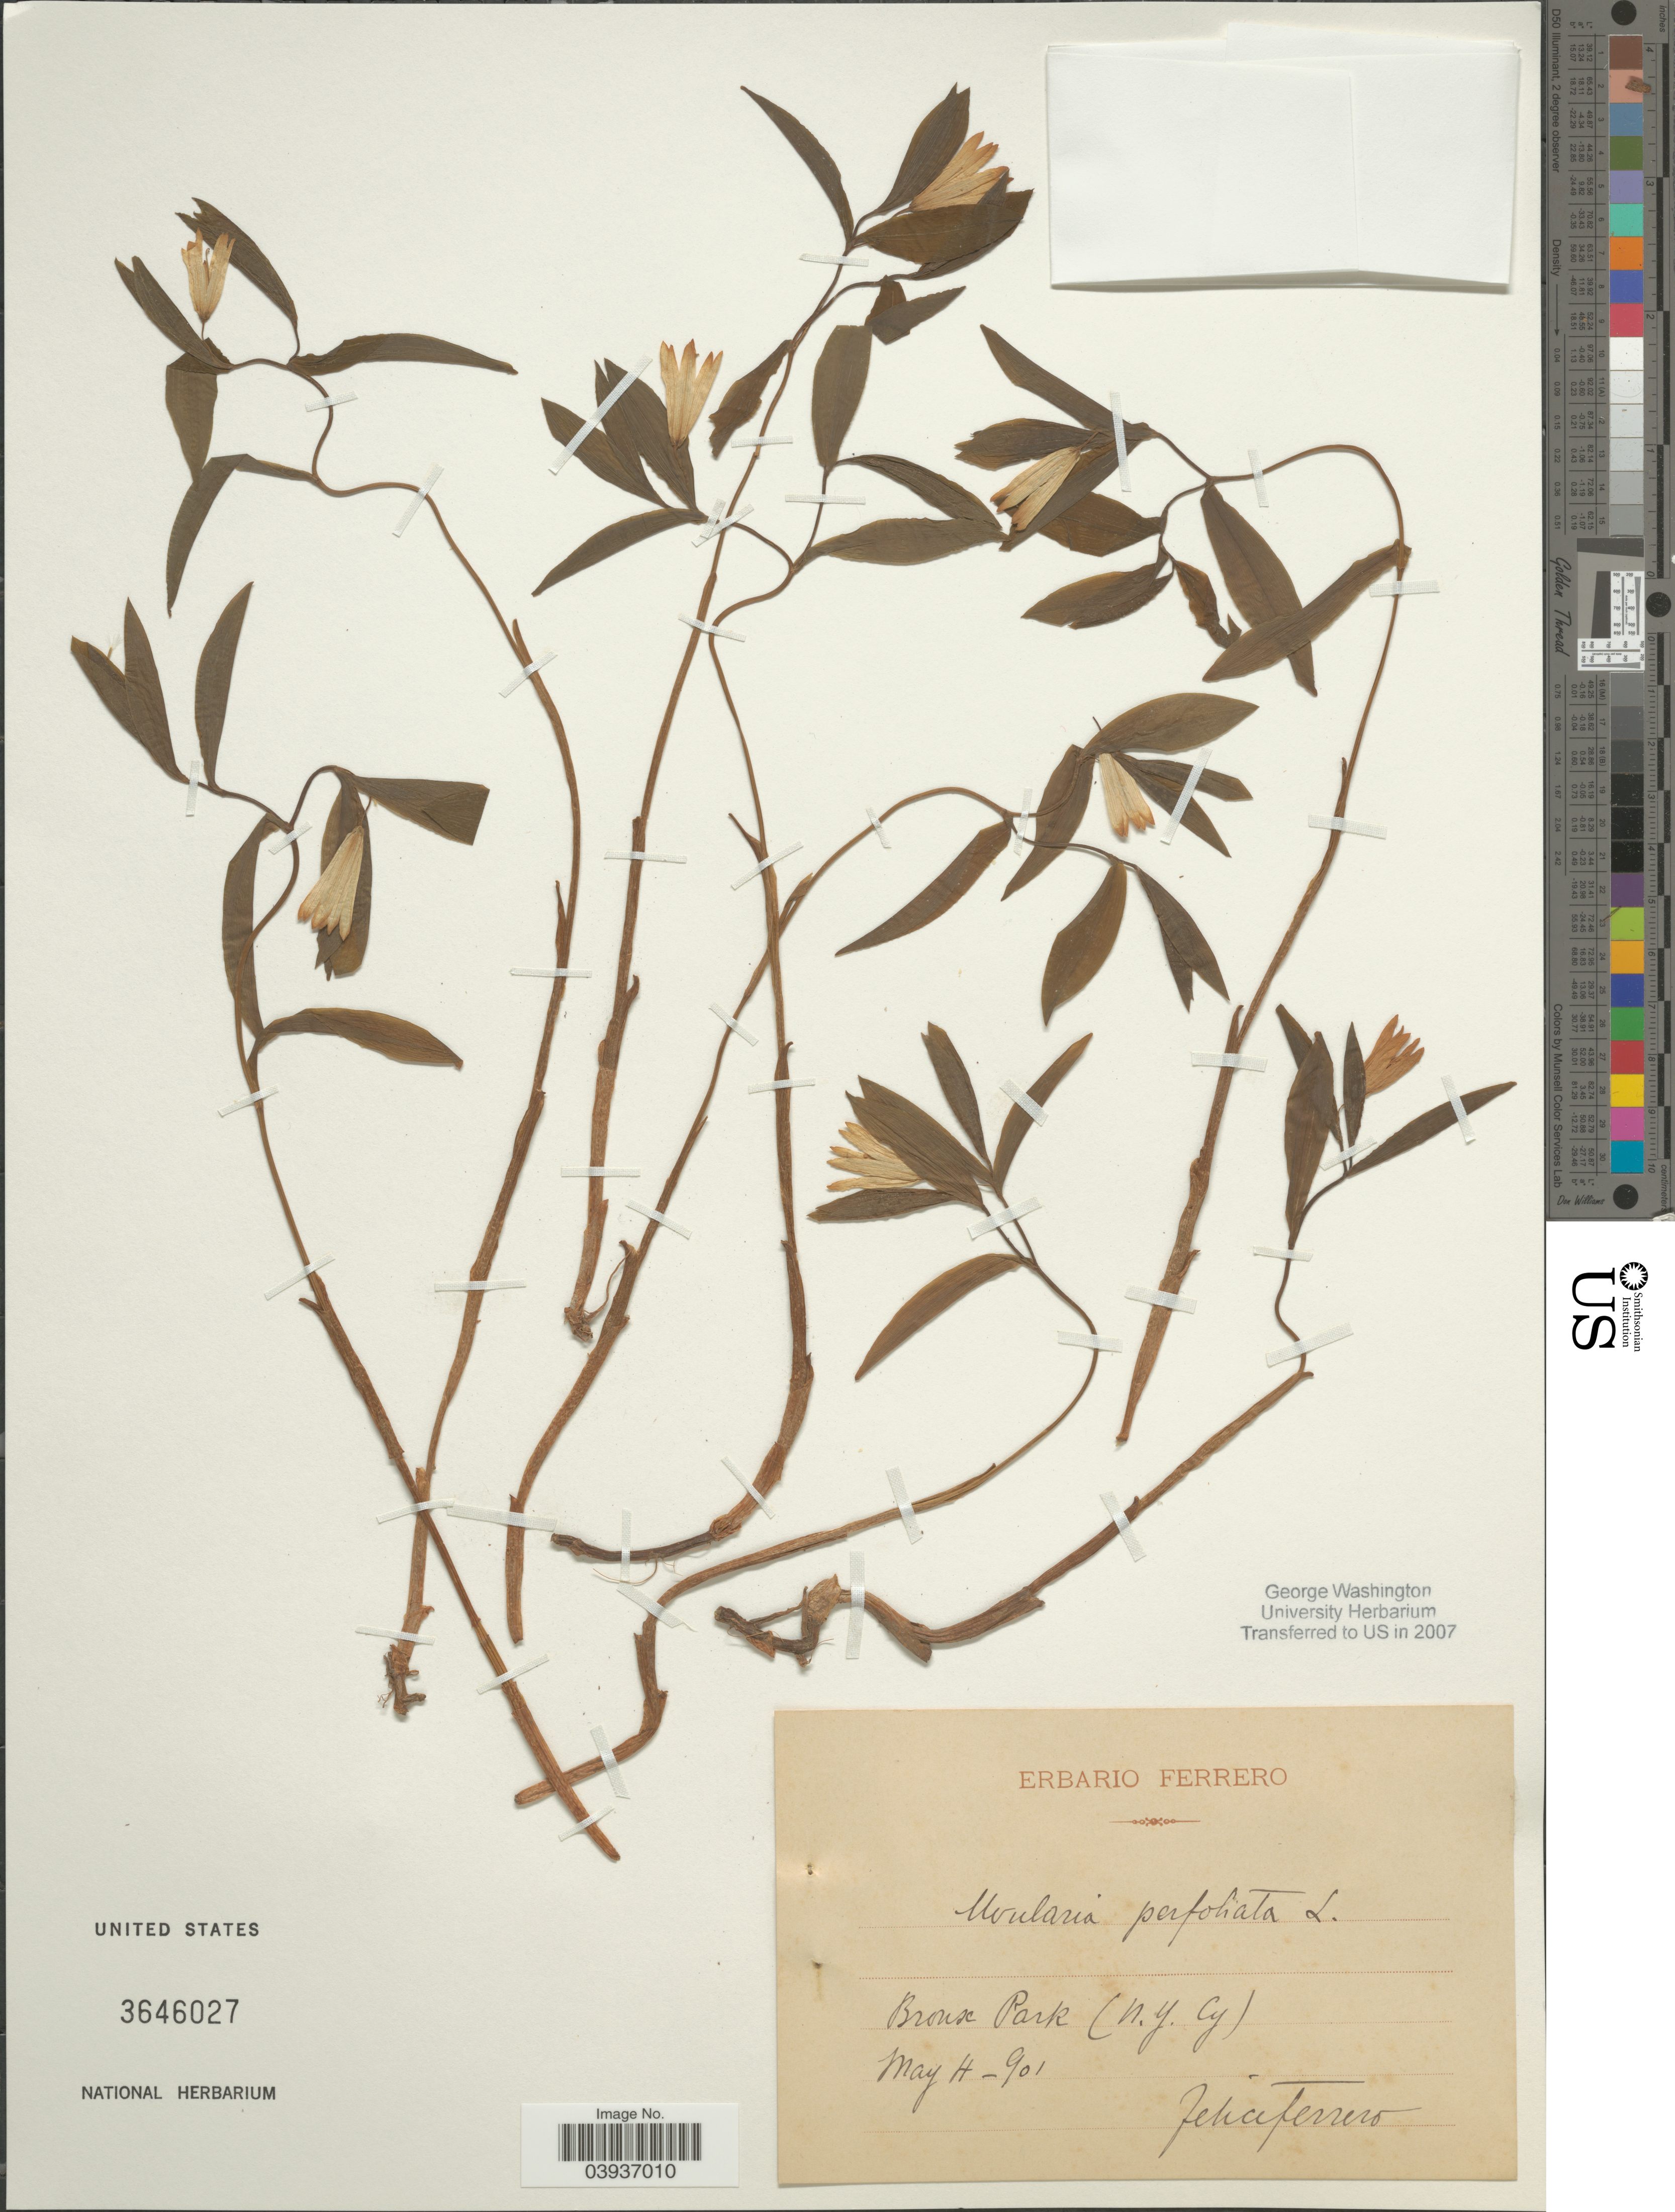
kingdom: Plantae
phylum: Tracheophyta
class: Liliopsida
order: Liliales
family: Colchicaceae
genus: Uvularia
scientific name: Uvularia perfoliata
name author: L.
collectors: F. Ferrero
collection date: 1901-05-04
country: United States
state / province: New York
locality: Brown Park (Cy).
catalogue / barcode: US 3646027